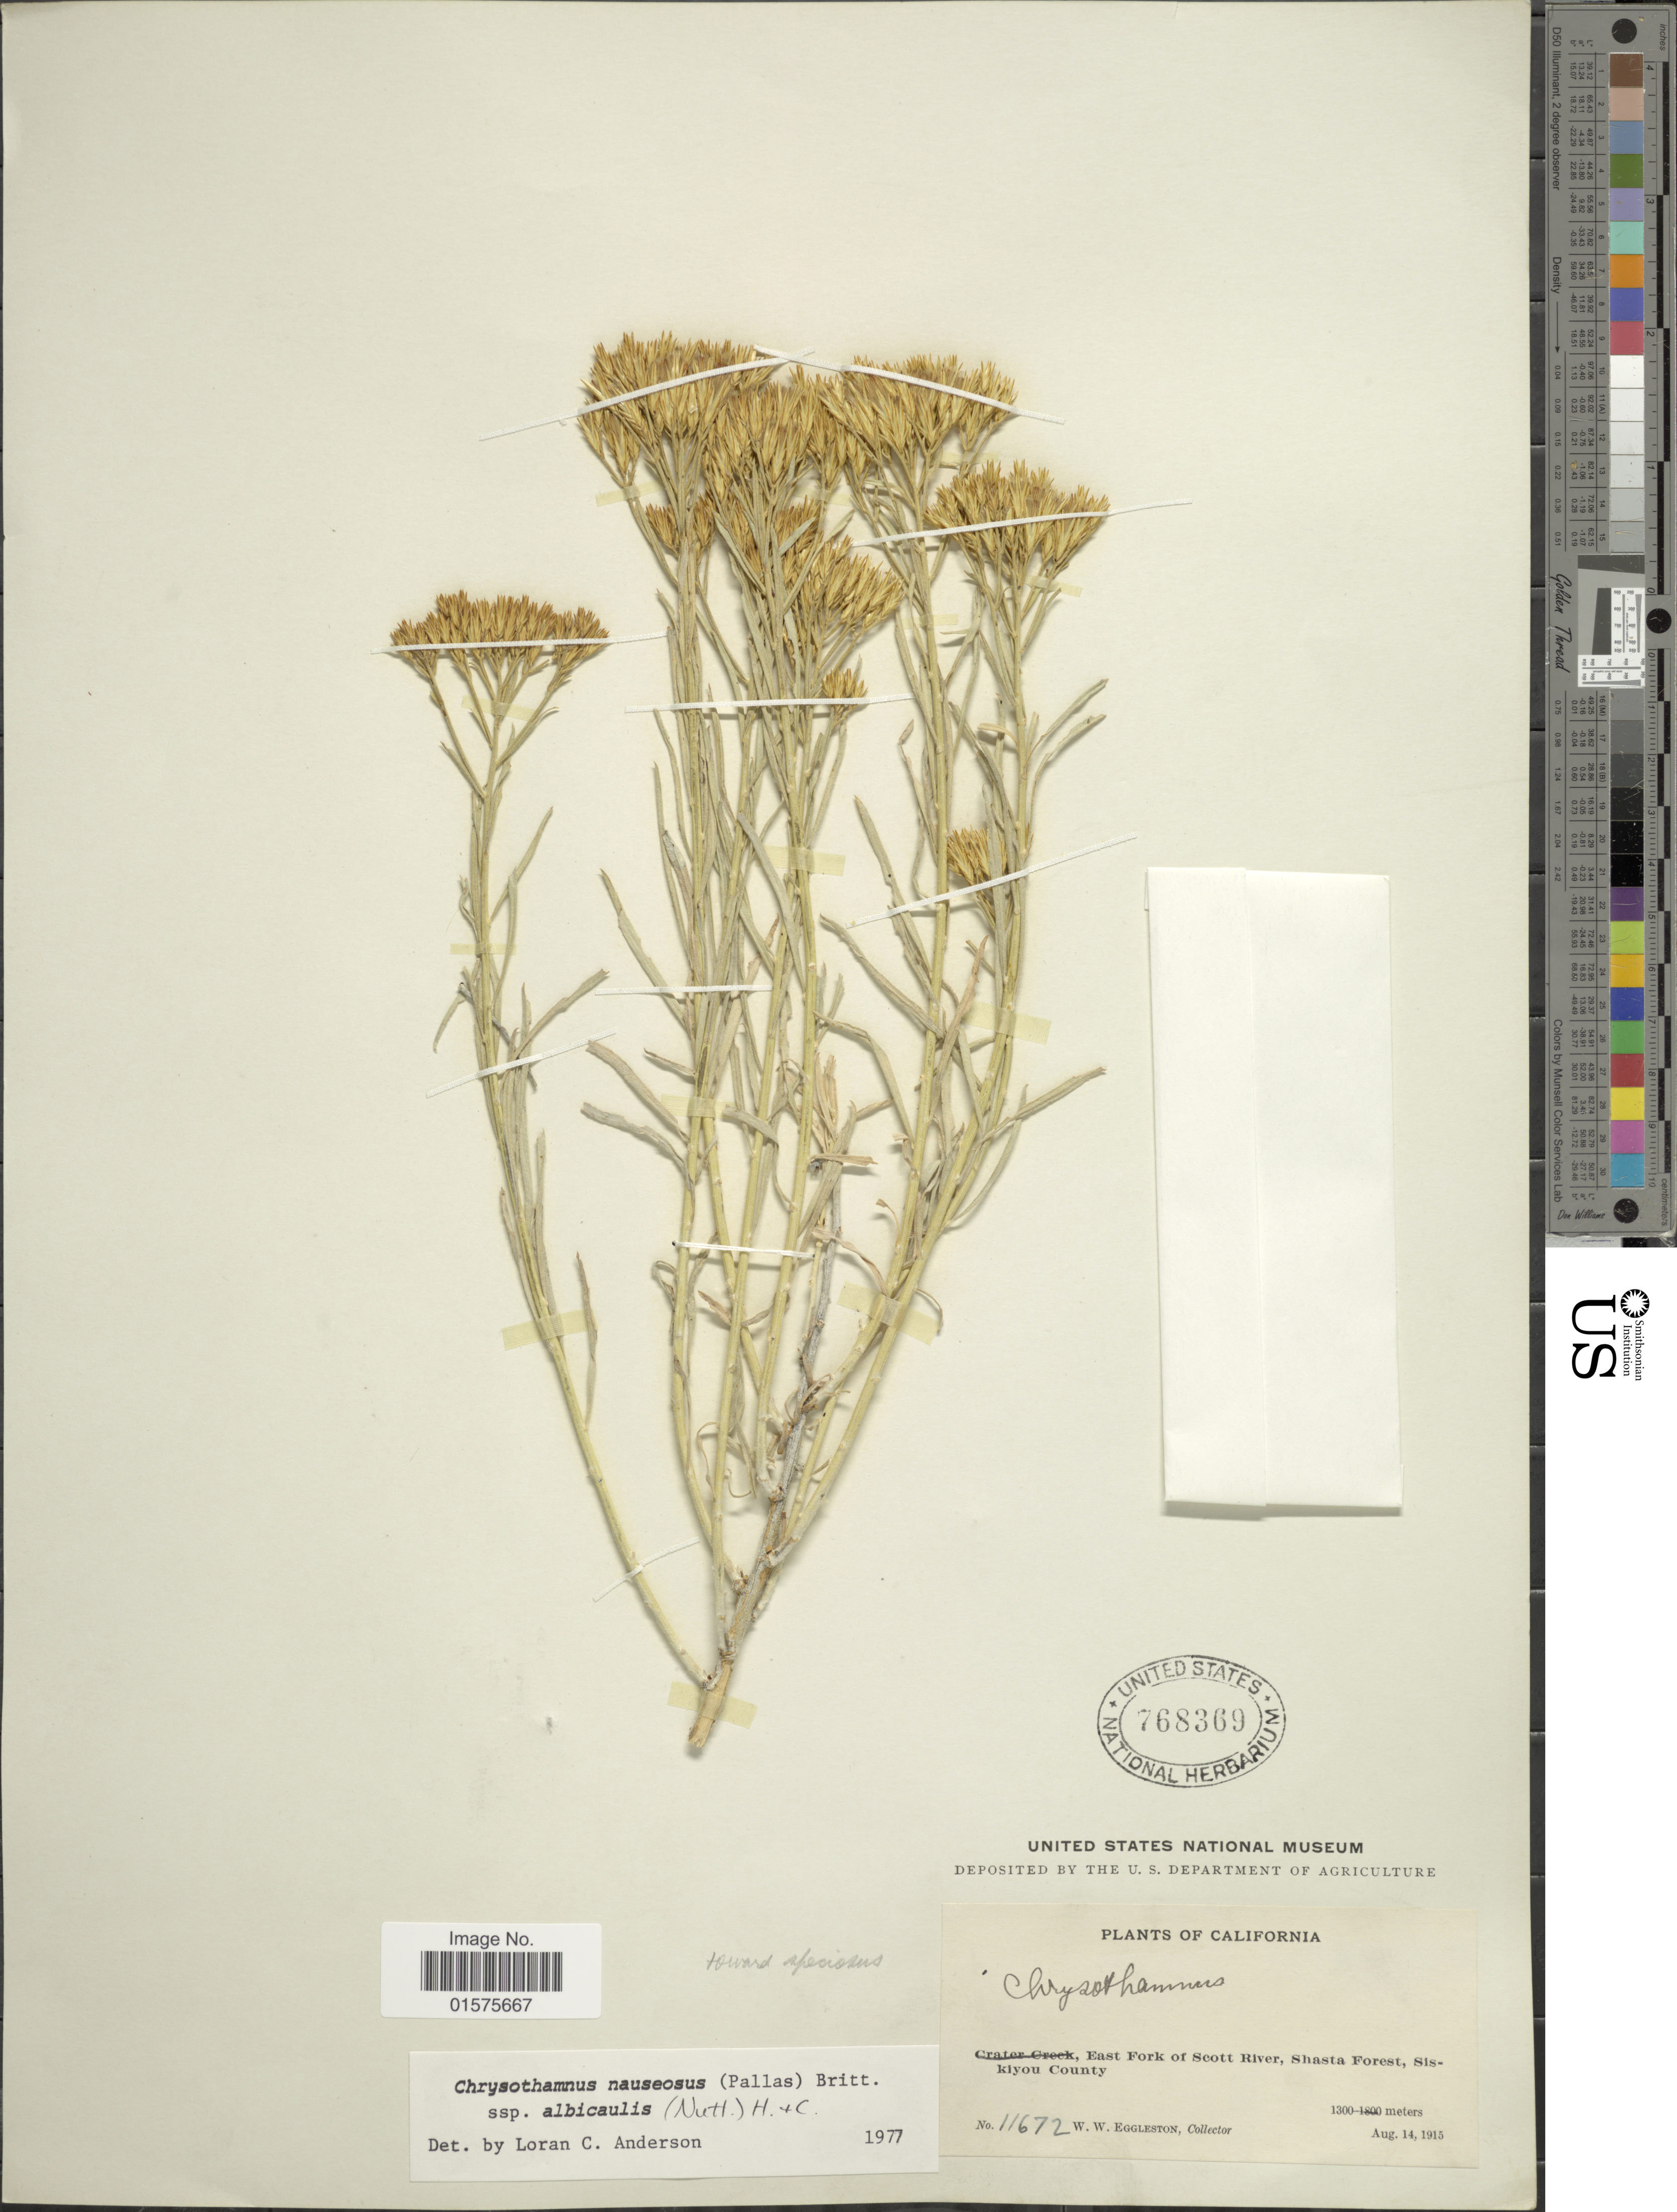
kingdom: Plantae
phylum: Tracheophyta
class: Magnoliopsida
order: Asterales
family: Asteraceae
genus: Ericameria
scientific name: Ericameria nauseosa var. speciosa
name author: (Nutt.) G.L. Nesom & G.I. Baird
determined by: Urbatsch, Lowell E., Curator (LSU), Louisiana State University (UNITED STATES)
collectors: W. W. Eggleston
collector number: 11672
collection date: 1915-08-14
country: United States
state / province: California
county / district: Siskiyou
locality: East Fork of Scott River, Shasta Forest, Siskiyou County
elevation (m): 1300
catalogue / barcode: US 768369